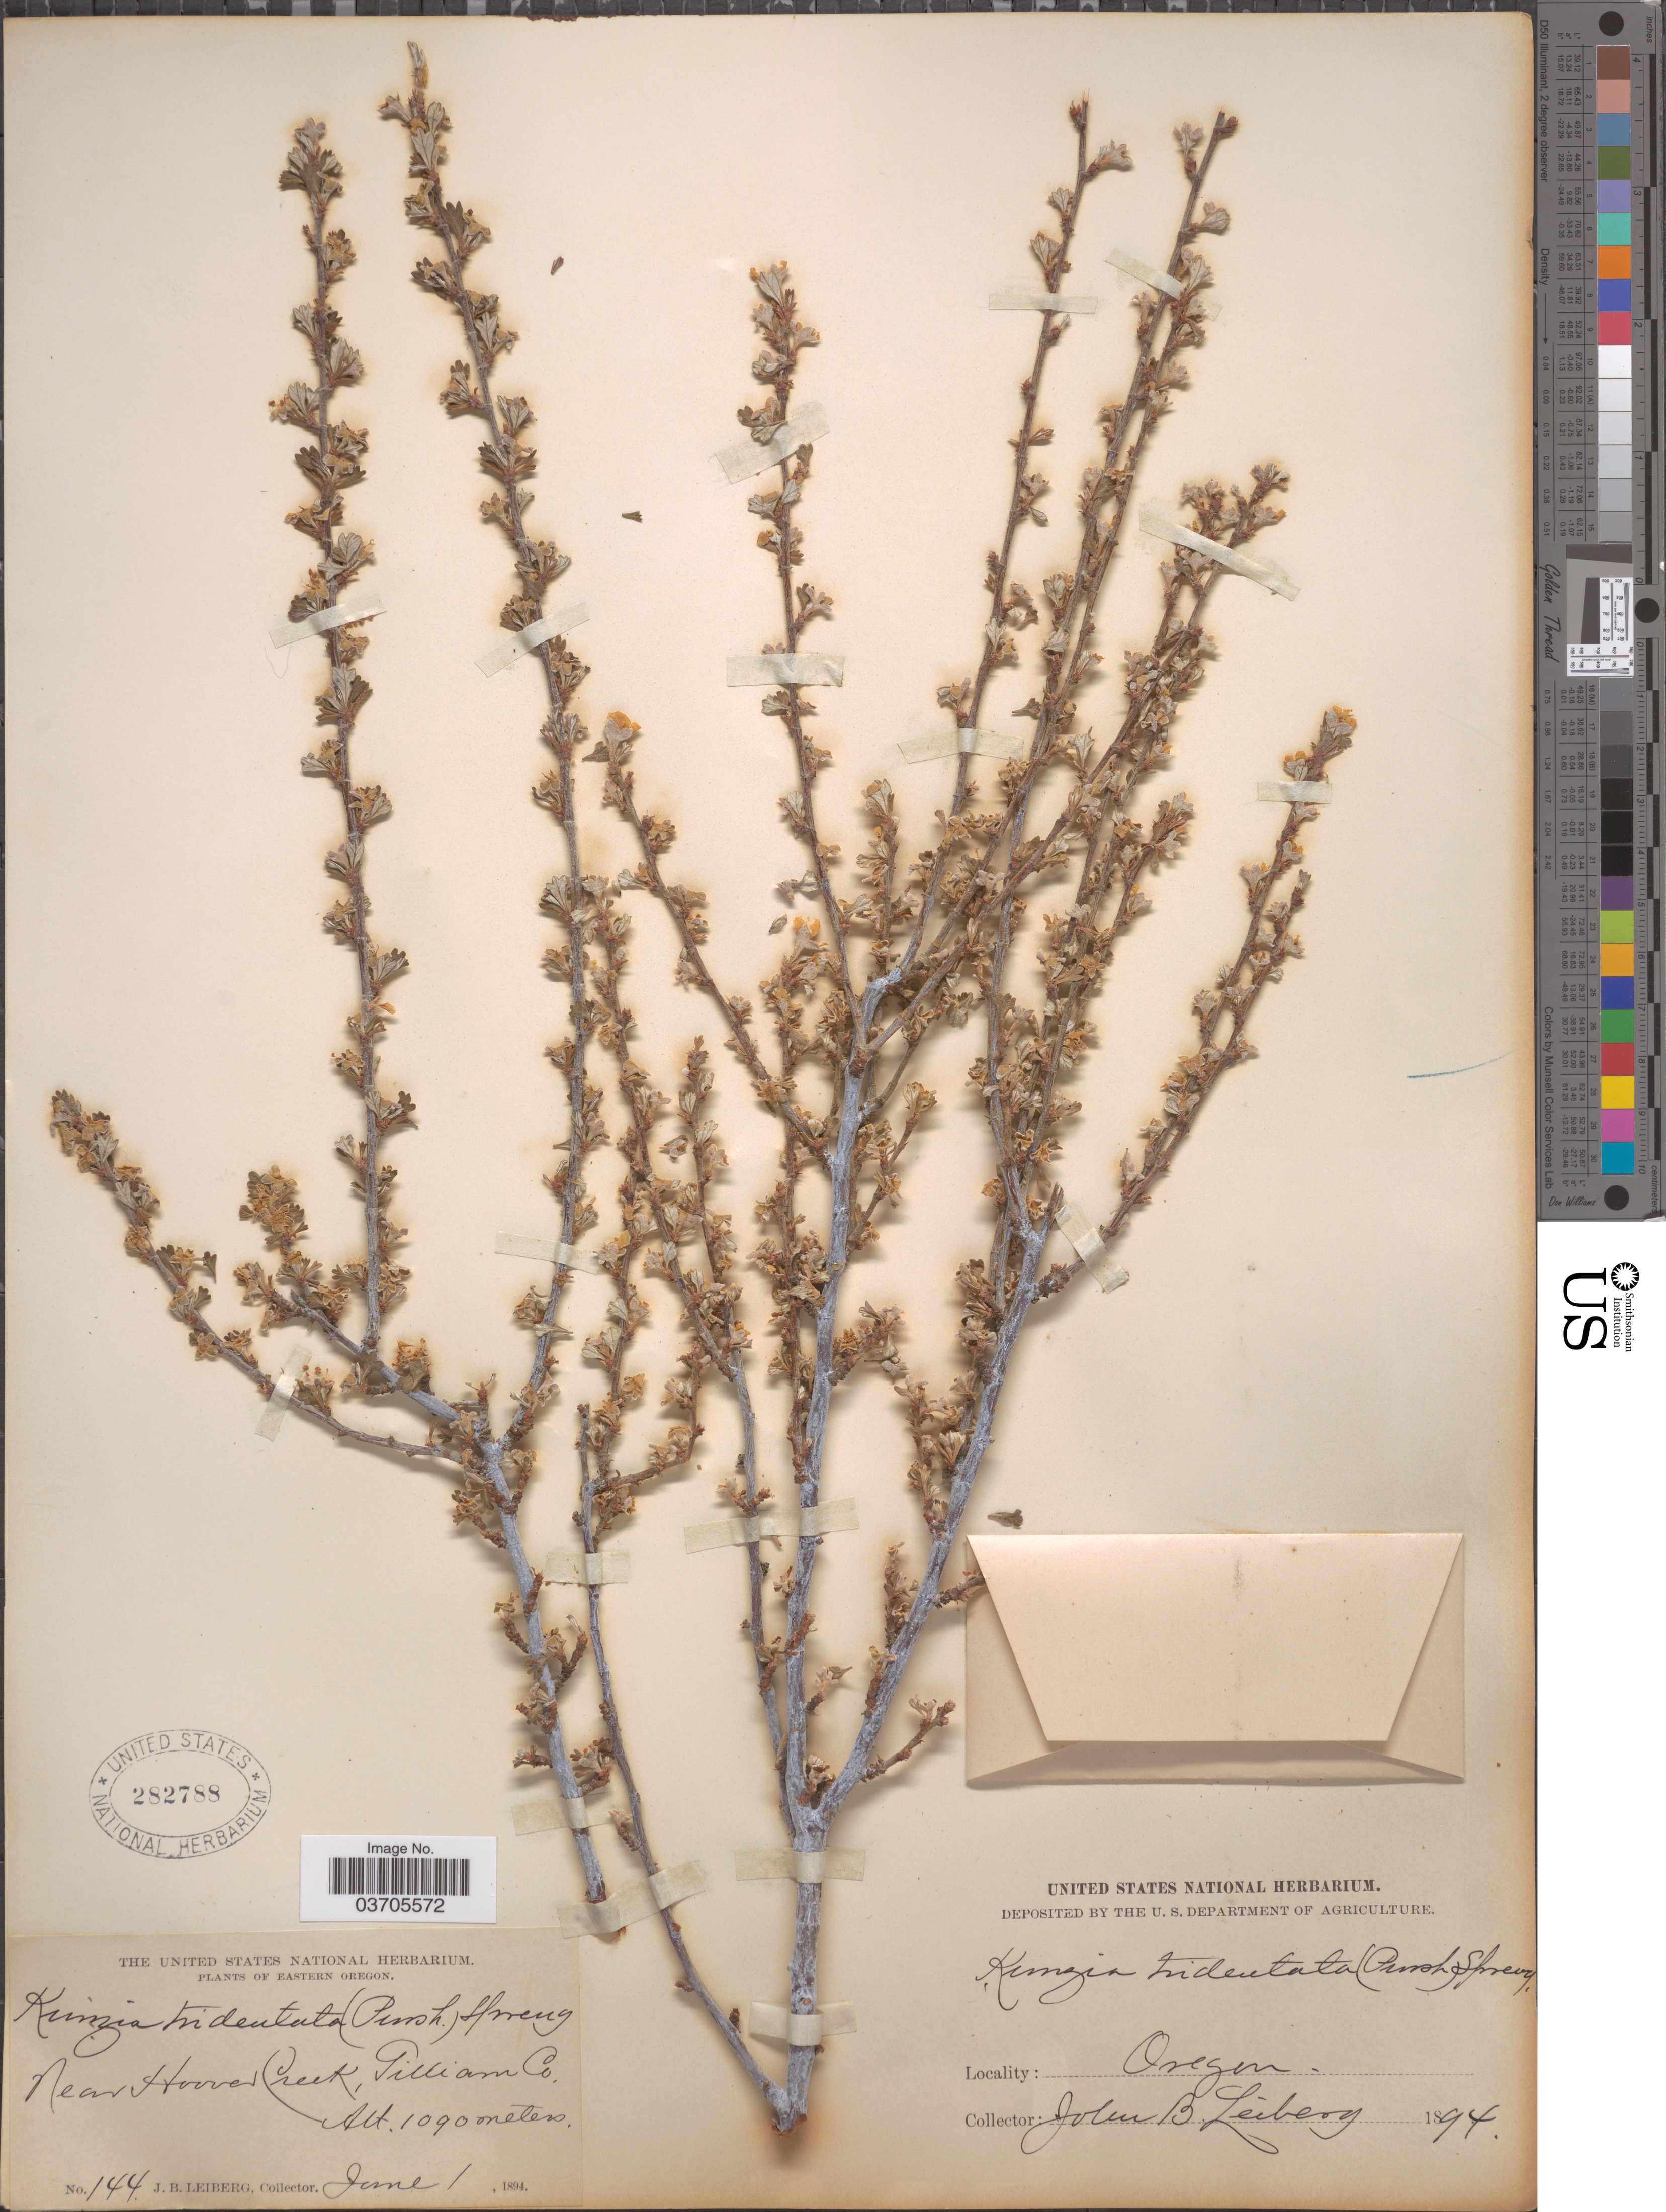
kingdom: Plantae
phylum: Tracheophyta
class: Magnoliopsida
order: Rosales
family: Rosaceae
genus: Purshia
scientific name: Purshia tridentata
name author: (Pursh) DC.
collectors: J. B. Leiberg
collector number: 144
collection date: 1894-06-01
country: United States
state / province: Oregon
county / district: Gilliam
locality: Eastern Oregon. Near Hoover Creek, Gilliam Co.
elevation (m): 1090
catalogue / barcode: US 282788